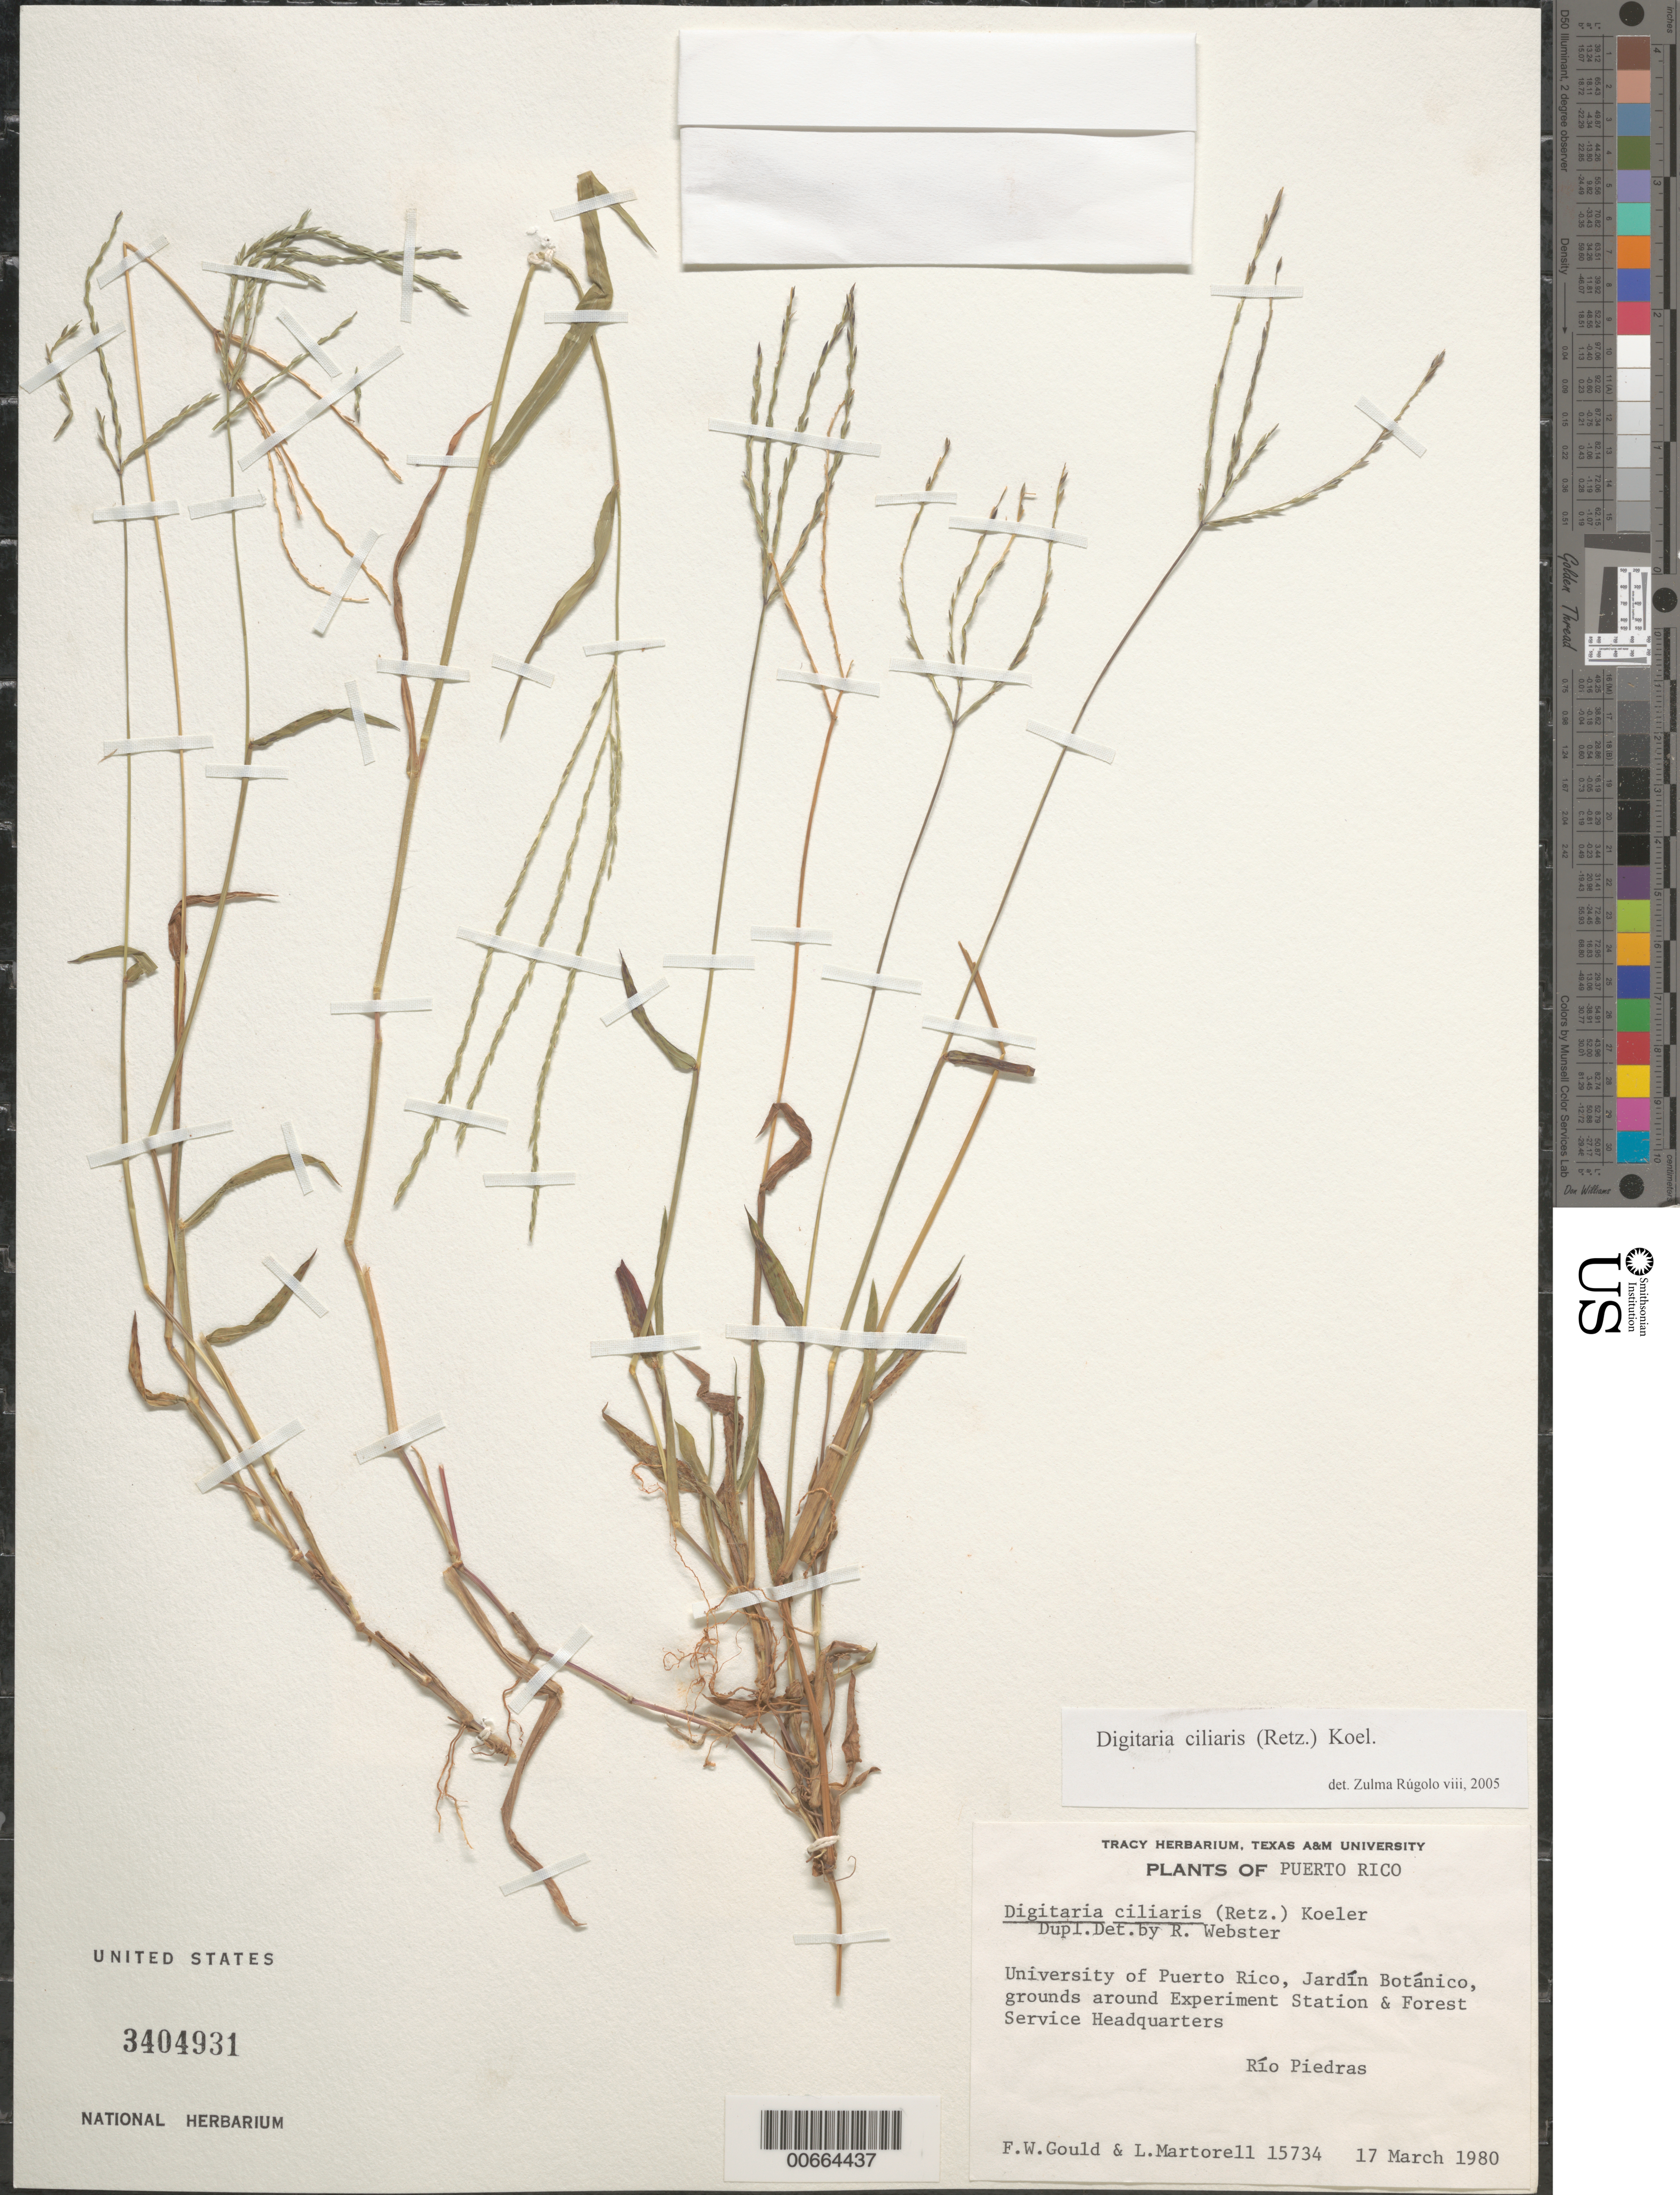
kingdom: Plantae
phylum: Tracheophyta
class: Liliopsida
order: Poales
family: Poaceae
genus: Digitaria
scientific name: Digitaria ciliaris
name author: (Retz.) Koeler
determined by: Webster, Robert D.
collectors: F. W. Gould & L. Martorell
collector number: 15734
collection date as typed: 17 Mar 1980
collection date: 1980-03-17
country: Puerto Rico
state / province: San Juan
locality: Jardín Botánico, Univ. of P.R.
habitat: Grounds around the Exp. Station and Forest Service Headquarters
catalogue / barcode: US 3404931